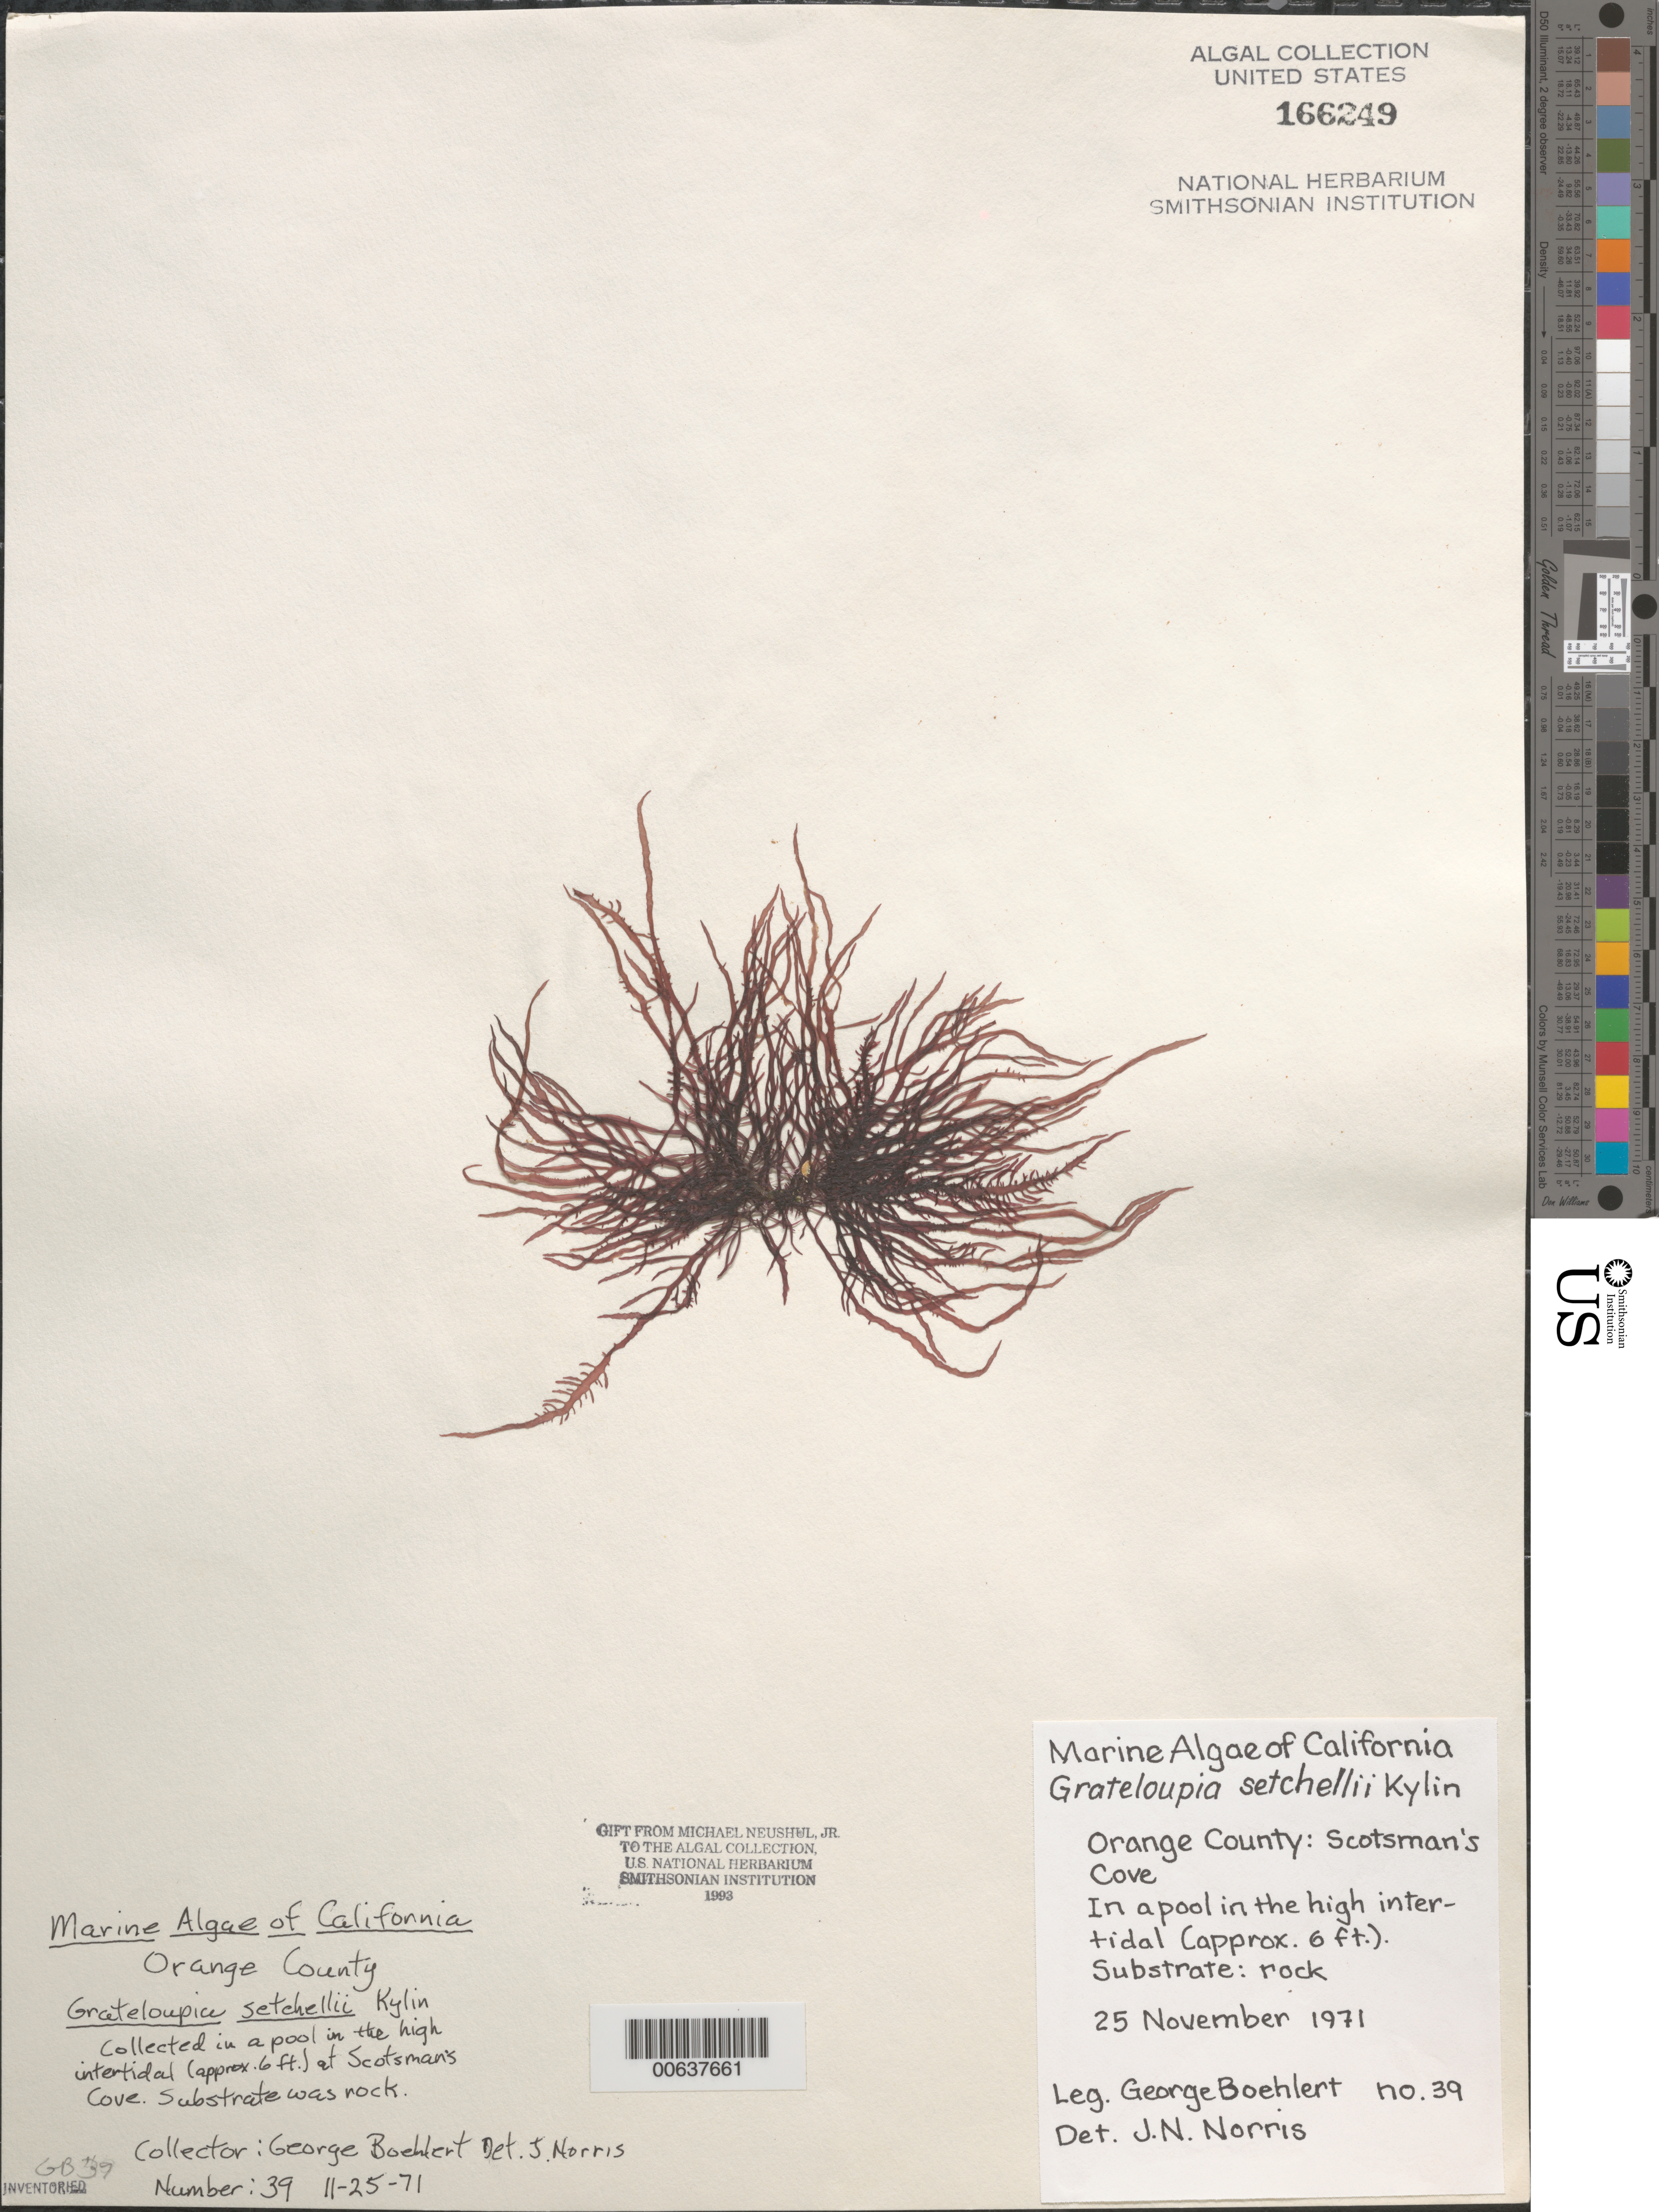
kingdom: Plantae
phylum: Rhodophyta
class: Florideophyceae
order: Halymeniales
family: Halymeniaceae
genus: Norrissia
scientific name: Norrissia setchellii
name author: (Kylin) M.S. Balakrishnan in Desikachary & Raja Rao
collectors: G. Boehlert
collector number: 39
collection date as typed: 25 Nov 1971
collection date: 1971-11-25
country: United States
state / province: California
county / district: Orange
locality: Scotsman's Cove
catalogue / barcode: US 166249